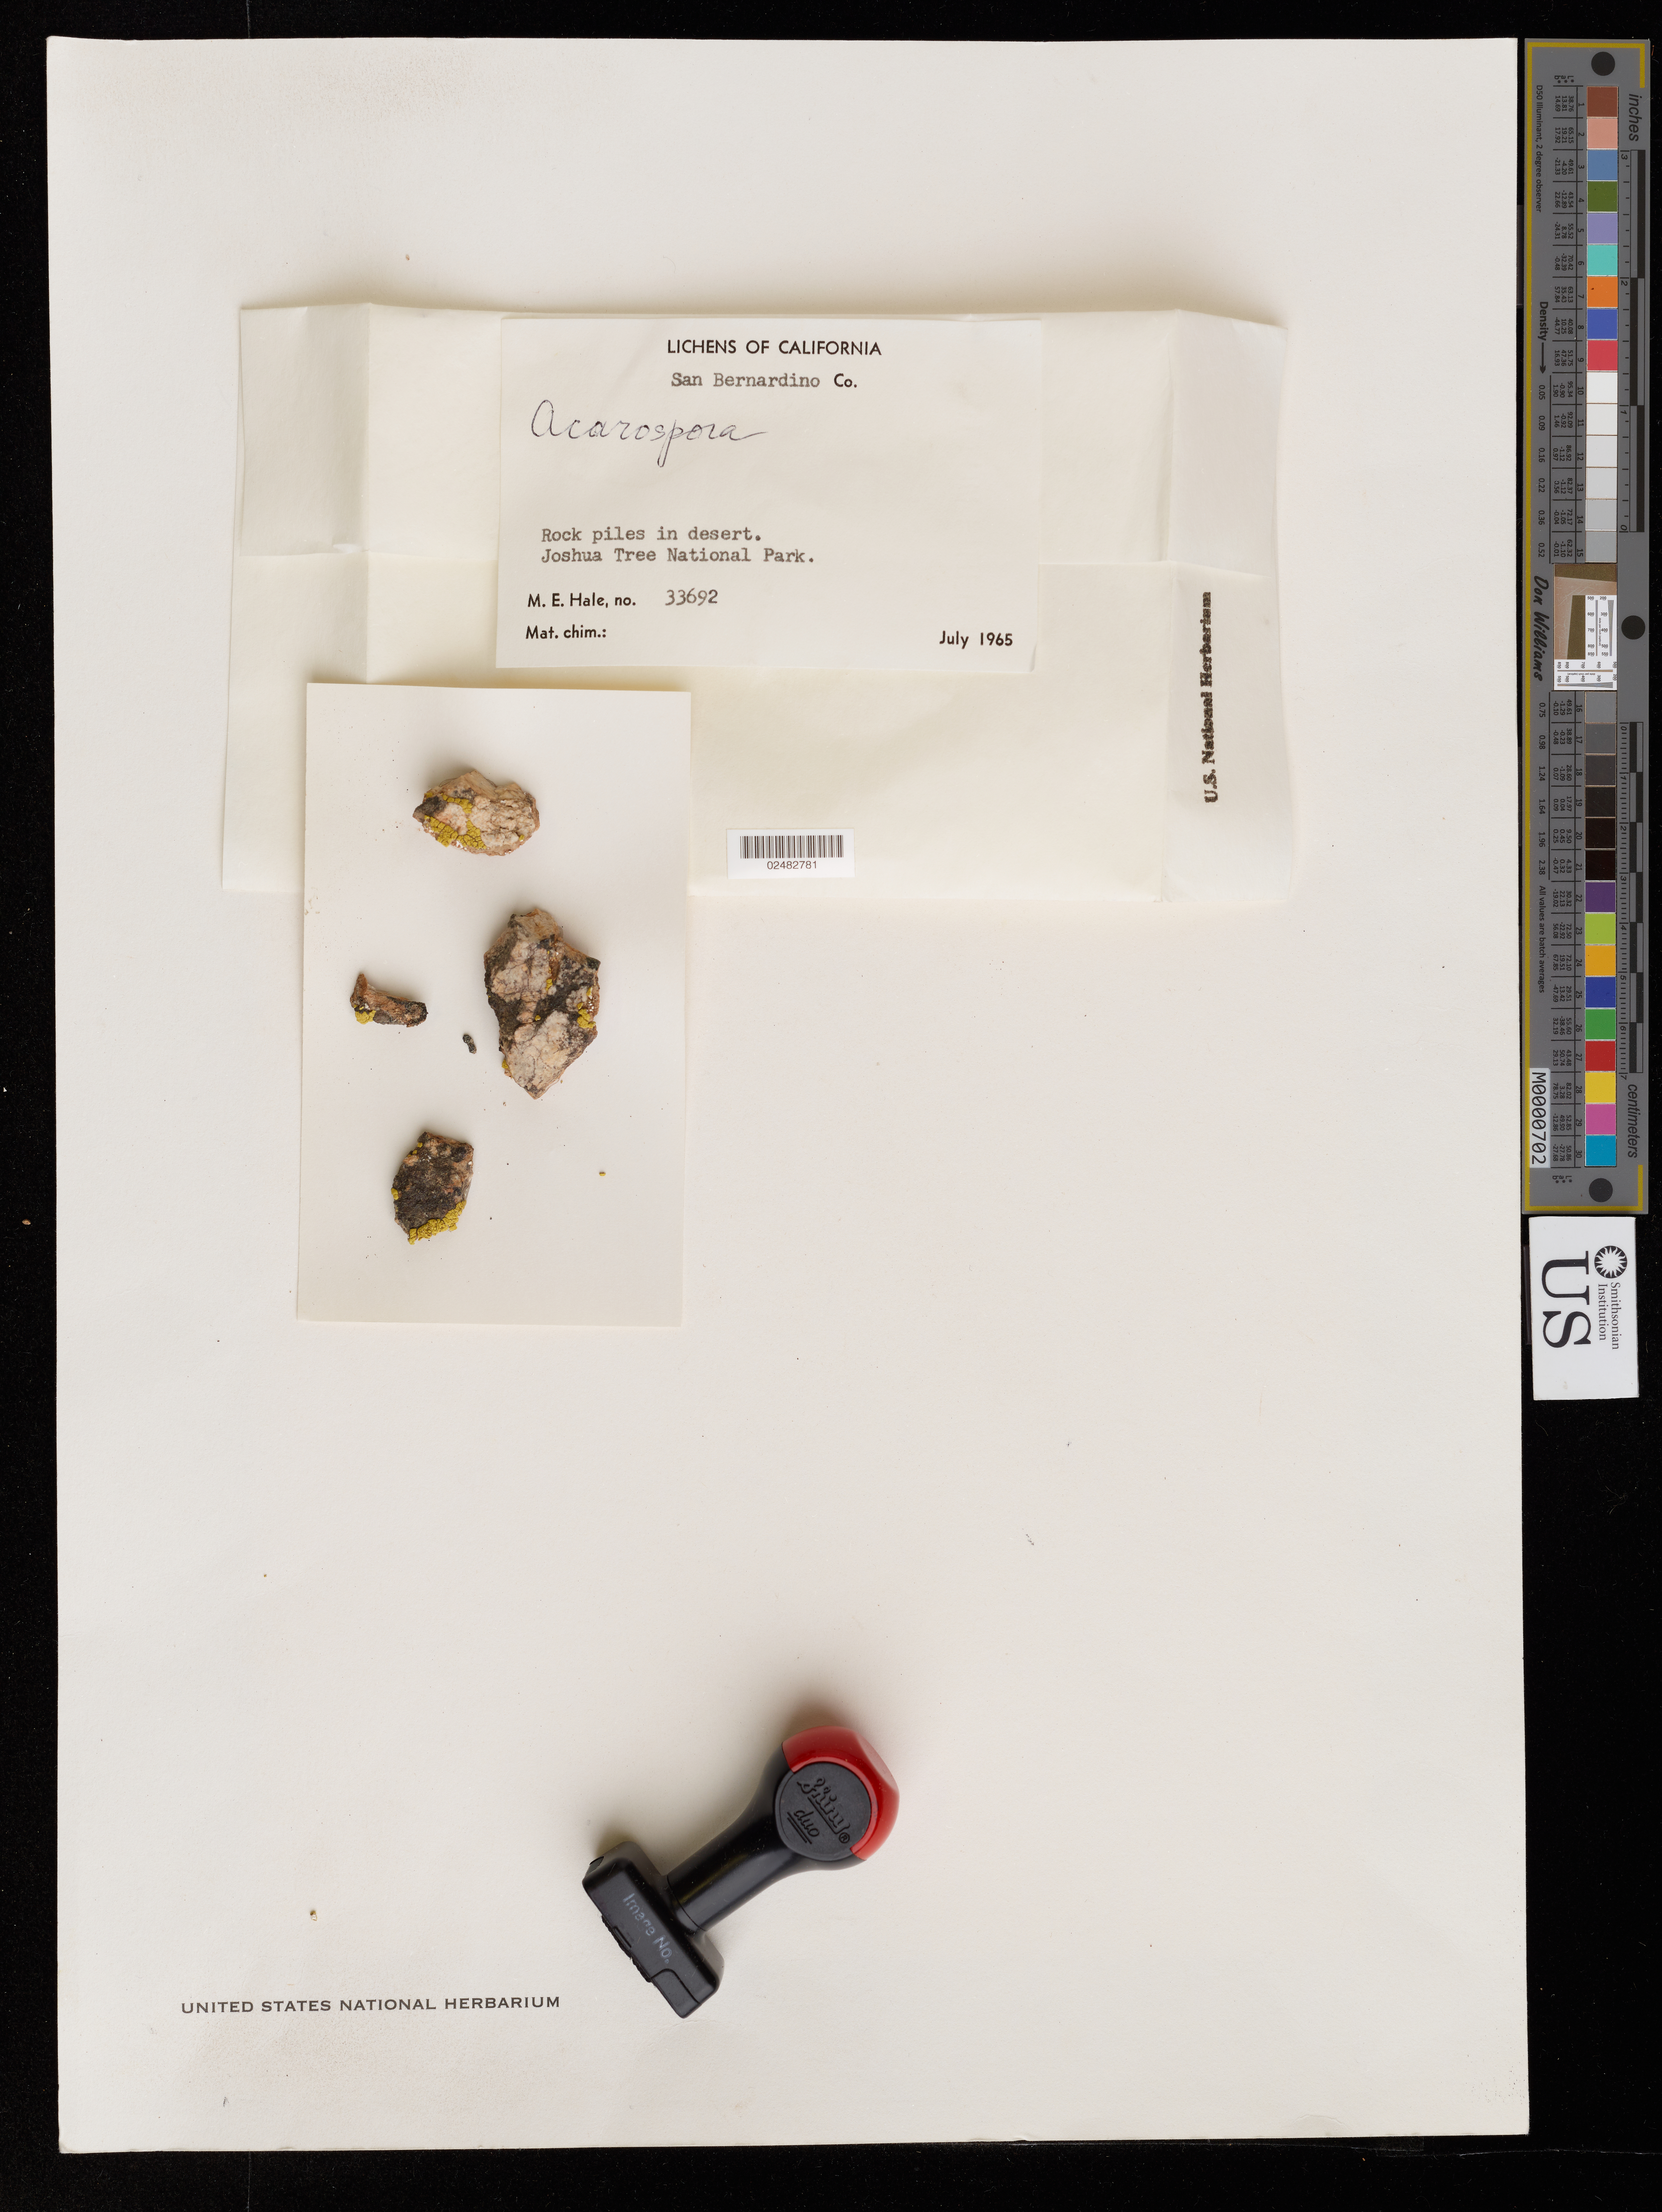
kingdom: Fungi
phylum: Ascomycota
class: Lecanoromycetes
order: Acarosporales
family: Acarosporaceae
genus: Acarospora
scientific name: Acarospora sp.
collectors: M. Hale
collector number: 33692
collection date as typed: Jul 1965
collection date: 1965-07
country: United States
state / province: California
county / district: San Bernardino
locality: Joshua tree national park